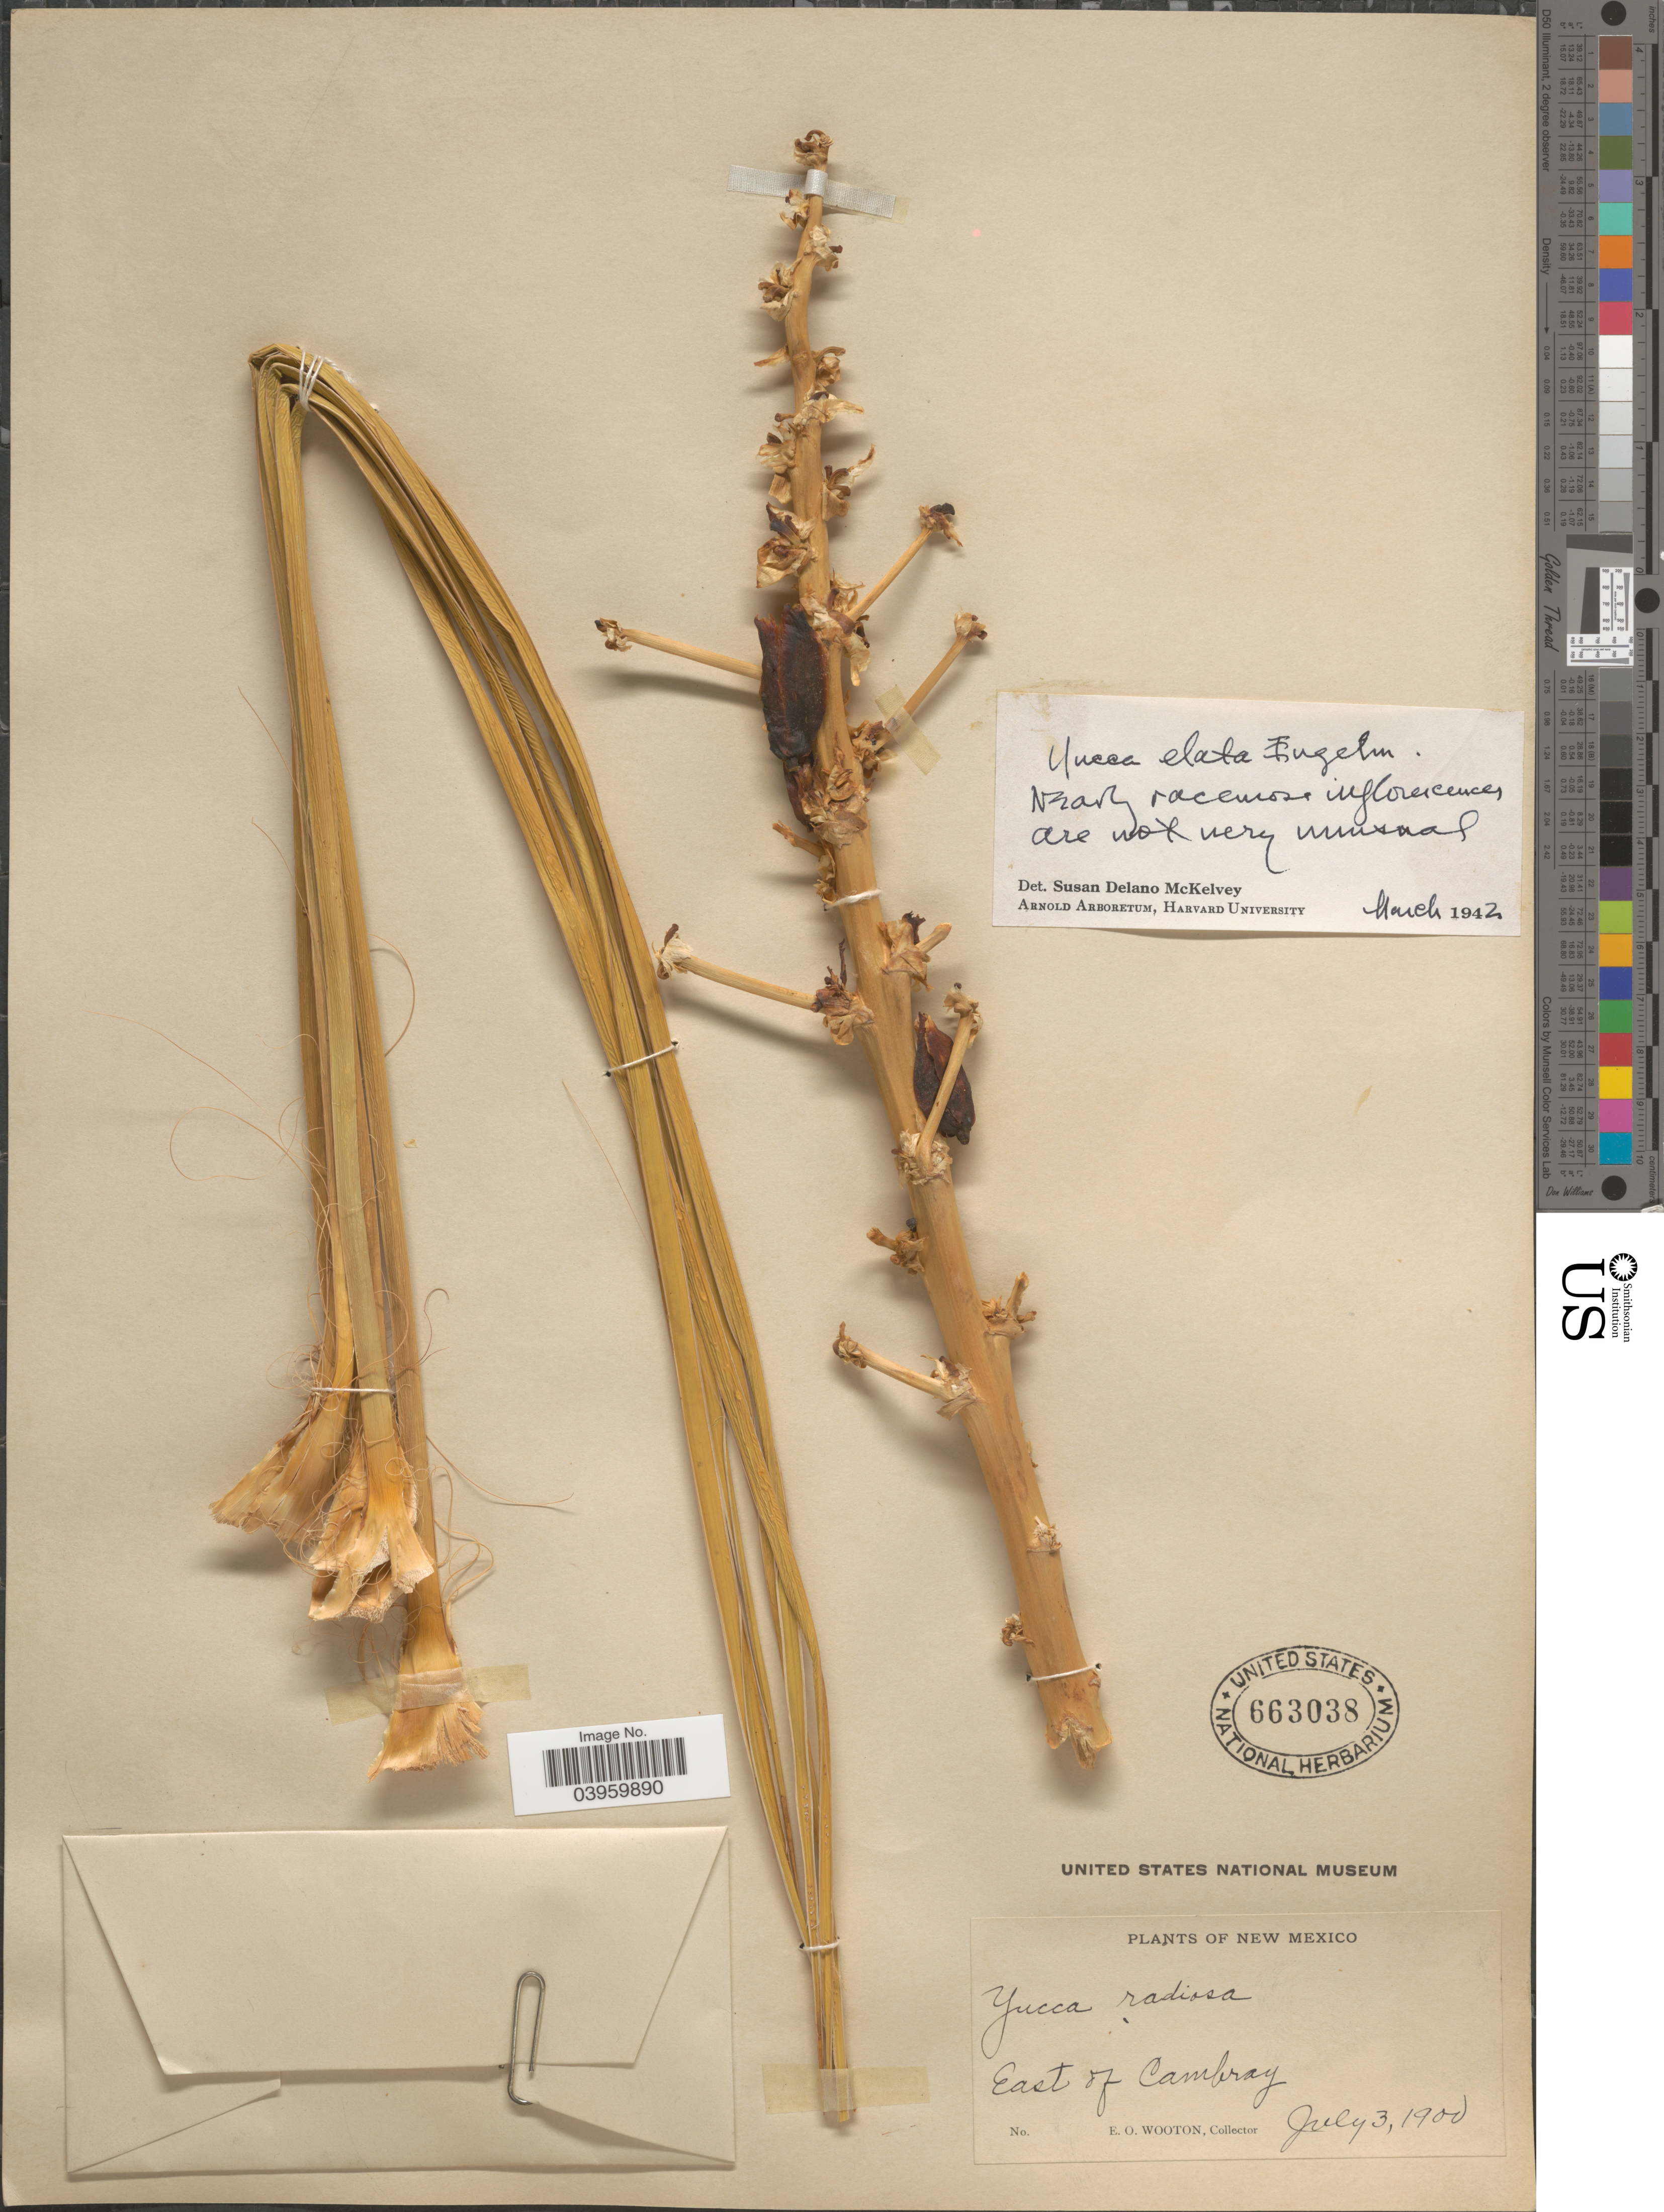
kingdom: Plantae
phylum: Tracheophyta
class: Liliopsida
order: Asparagales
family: Asparagaceae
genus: Yucca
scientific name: Yucca elata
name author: (Engelm.) Engelm.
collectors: E. O. Wooton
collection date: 1900-07-03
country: United States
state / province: New Mexico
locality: East of Cambray.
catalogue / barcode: US 663038